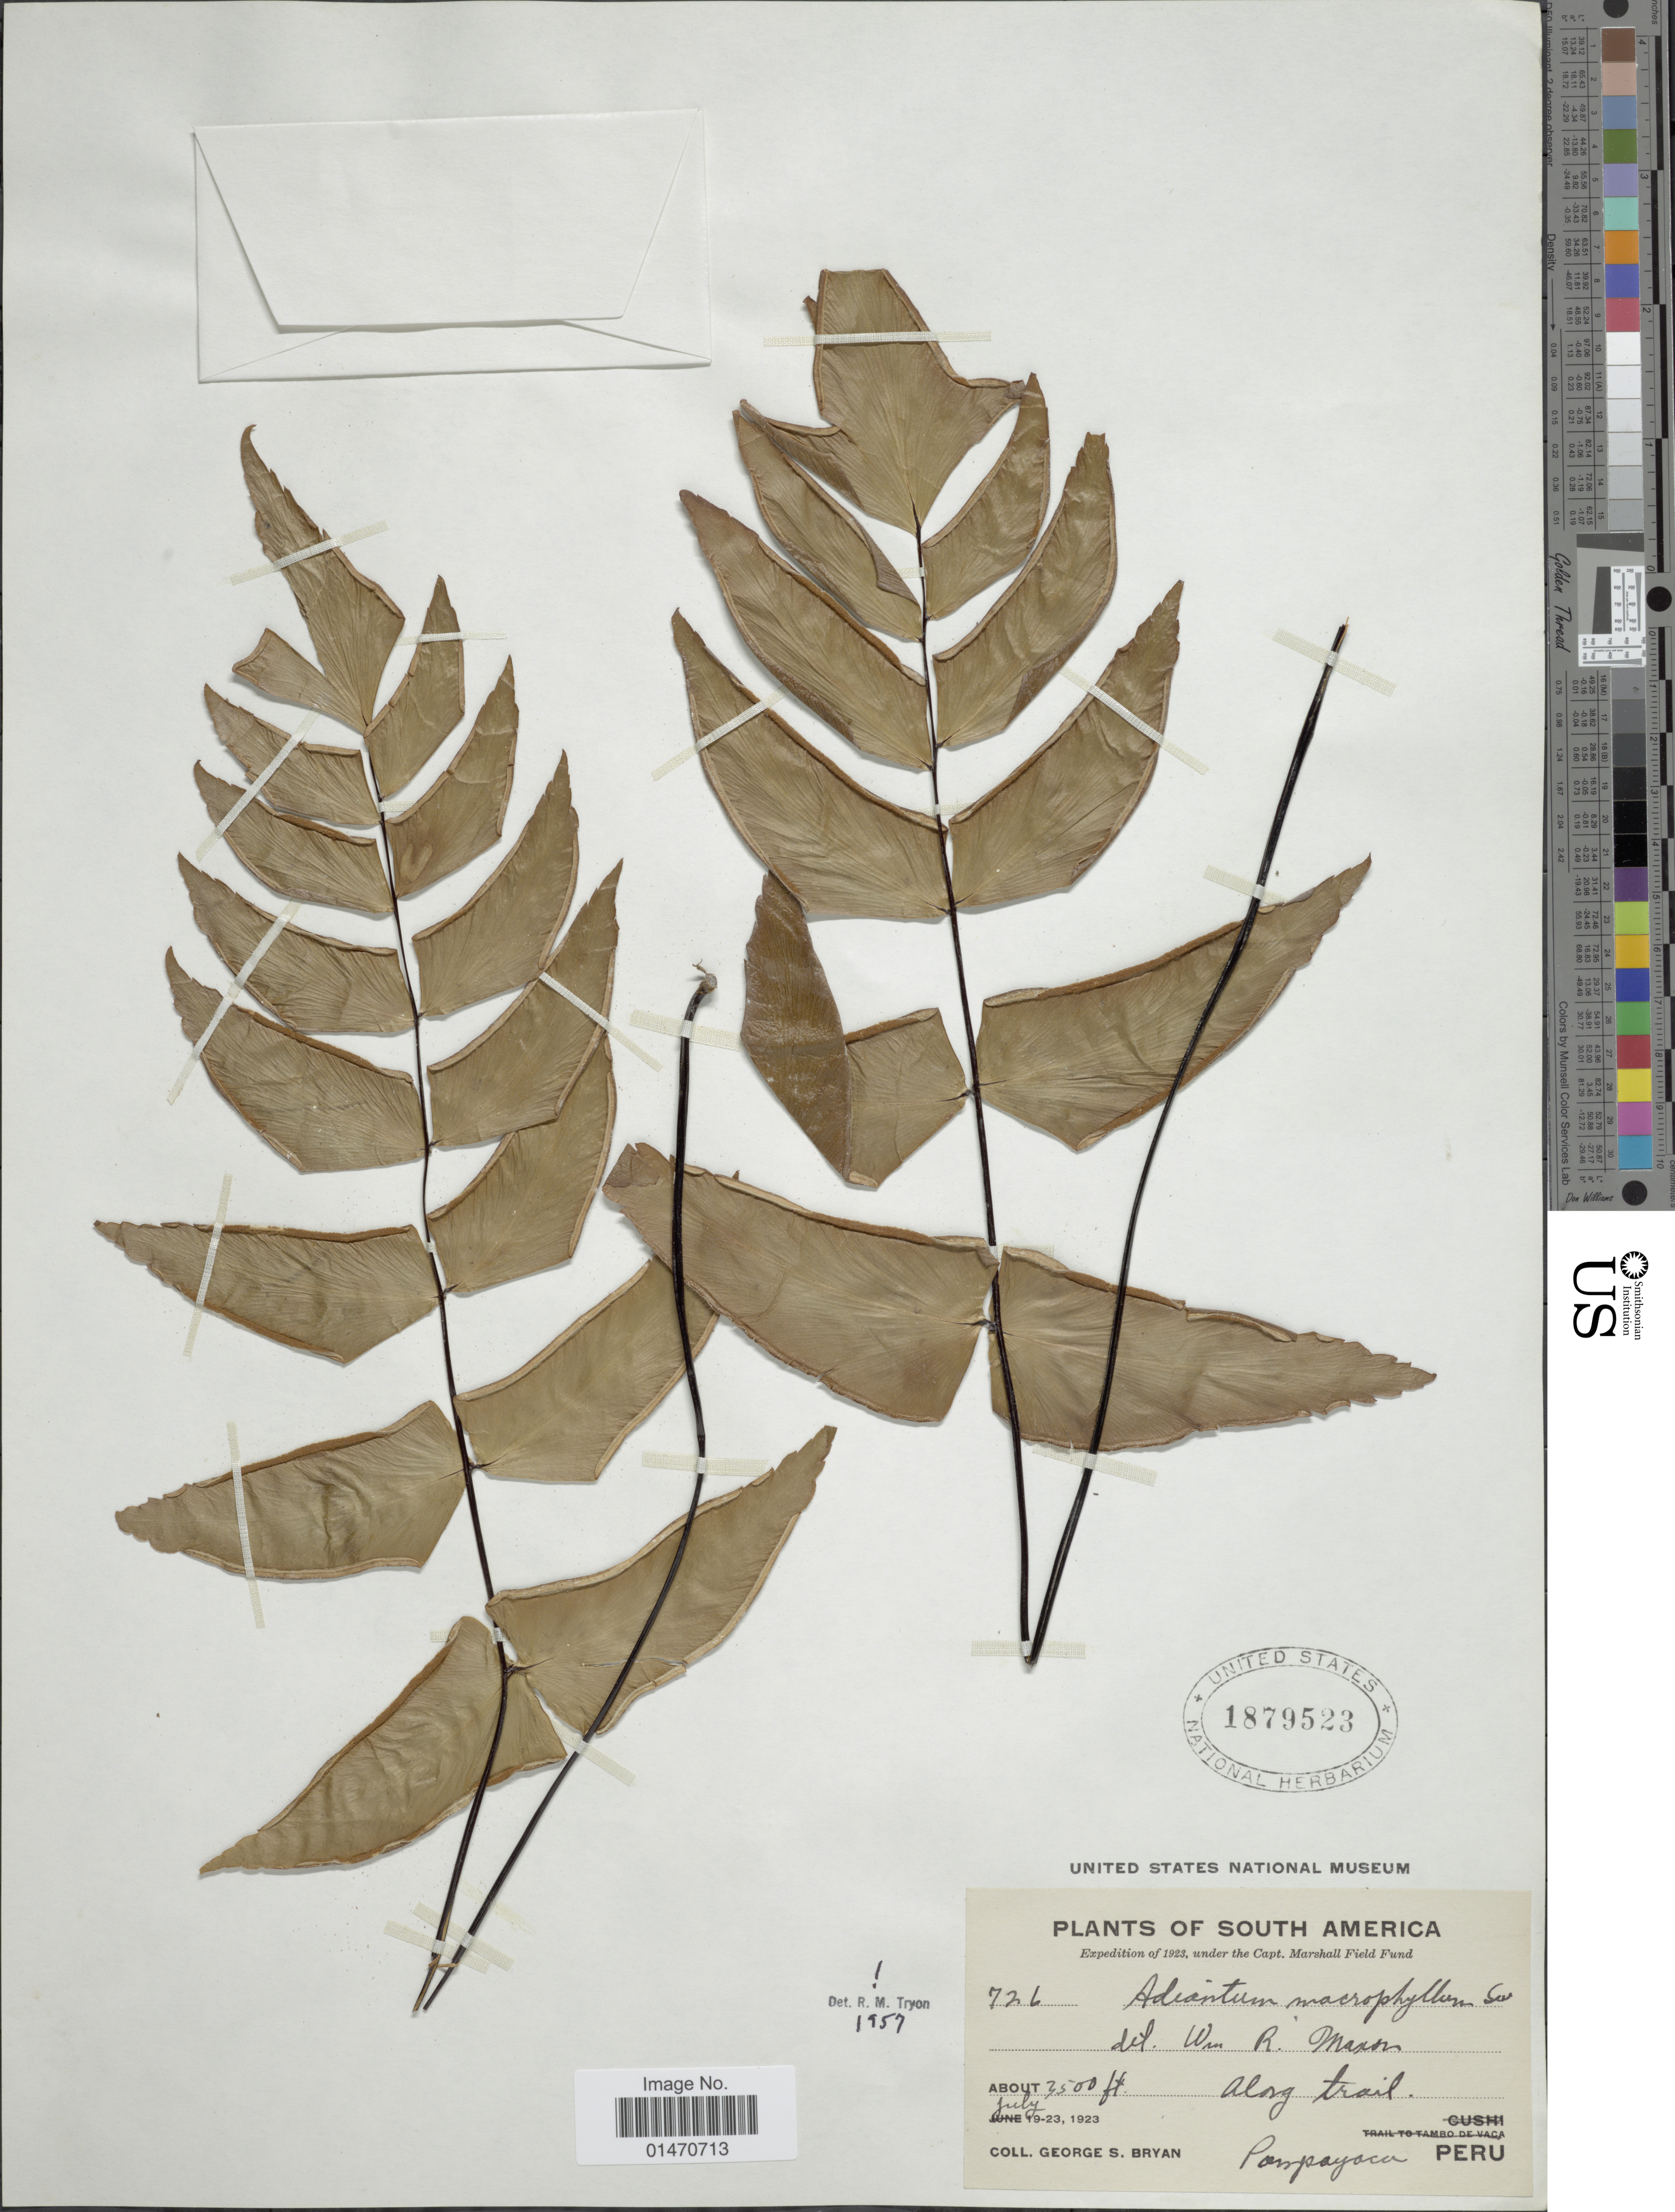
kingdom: Plantae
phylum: Tracheophyta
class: Polypodiopsida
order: Polypodiales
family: Pteridaceae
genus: Adiantum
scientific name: Adiantum macrophyllum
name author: Sw.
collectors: G. S. Bryan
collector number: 726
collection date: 1923-07-19/1923-07-23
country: Peru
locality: South America, along trail, Pampayaca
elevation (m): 1067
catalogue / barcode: US 1879523